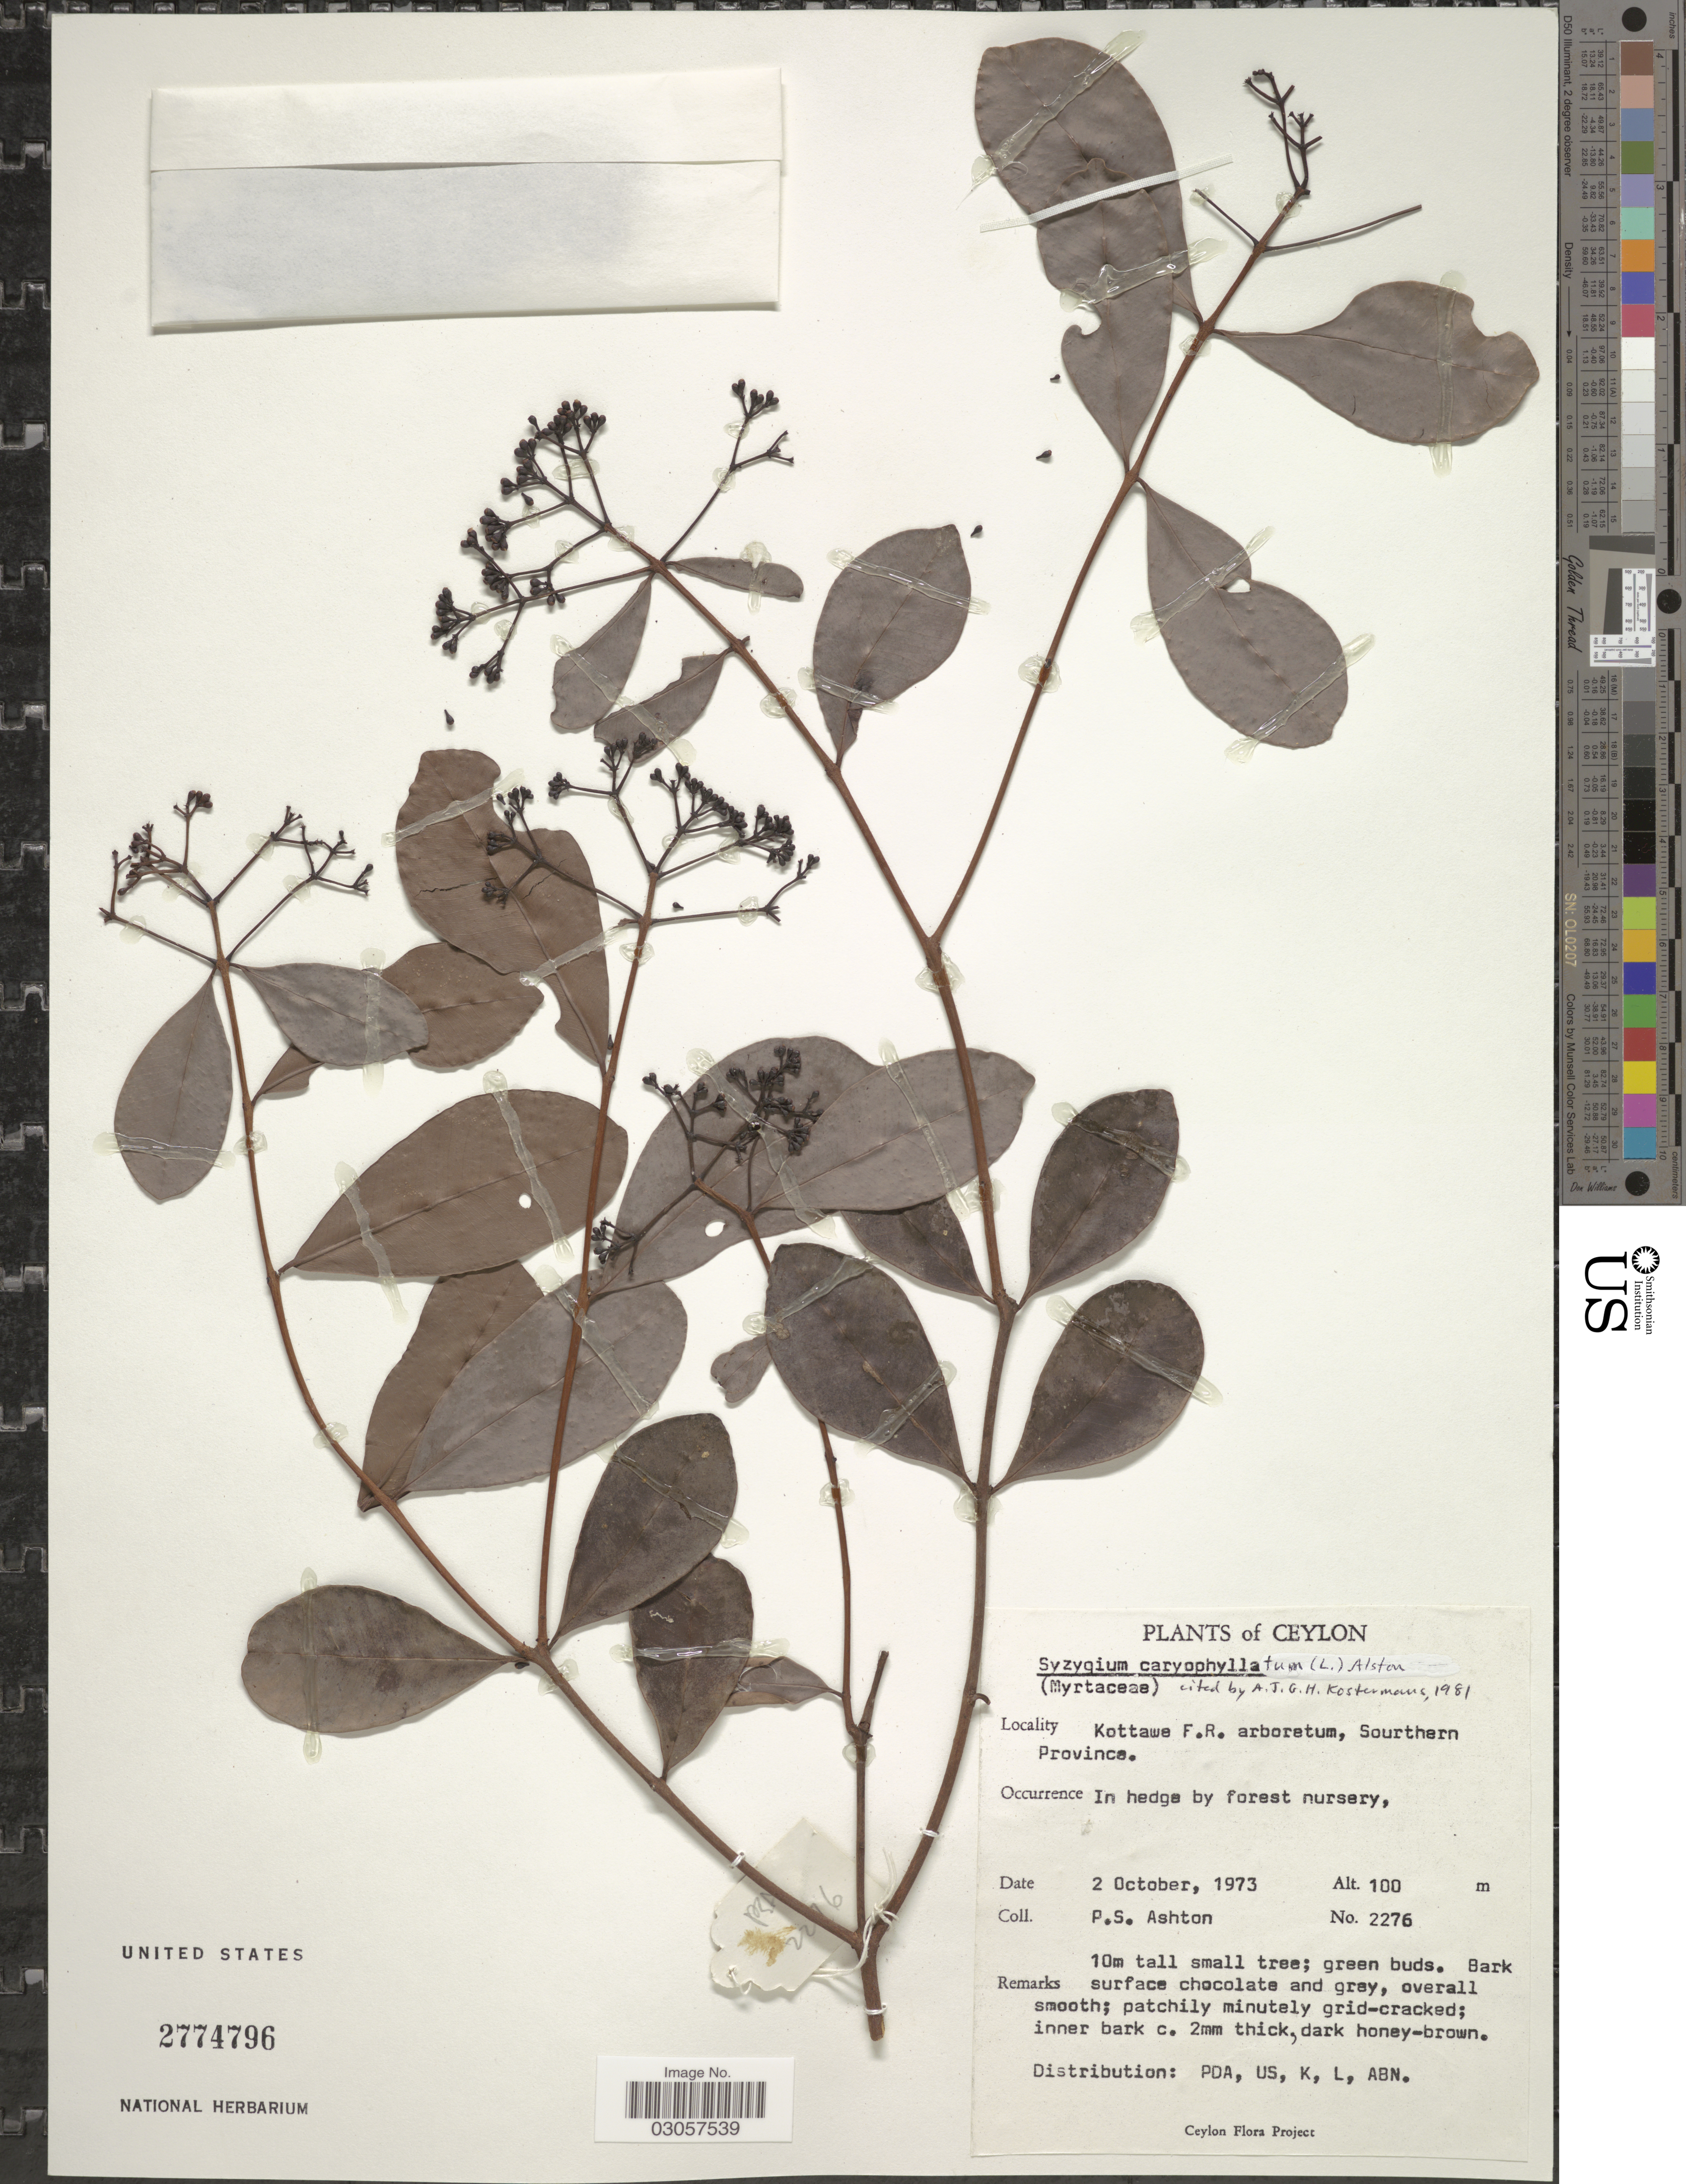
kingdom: Plantae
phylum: Tracheophyta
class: Magnoliopsida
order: Myrtales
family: Myrtaceae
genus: Syzygium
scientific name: Syzygium caryophyllatum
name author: (L.) Alston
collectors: P. S. Ashton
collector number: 2276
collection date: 1973-10-02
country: Sri Lanka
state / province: Southern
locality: Ceylon, Kottawe F.R. arboretum, Southern Province.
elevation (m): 100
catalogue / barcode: US 2774796